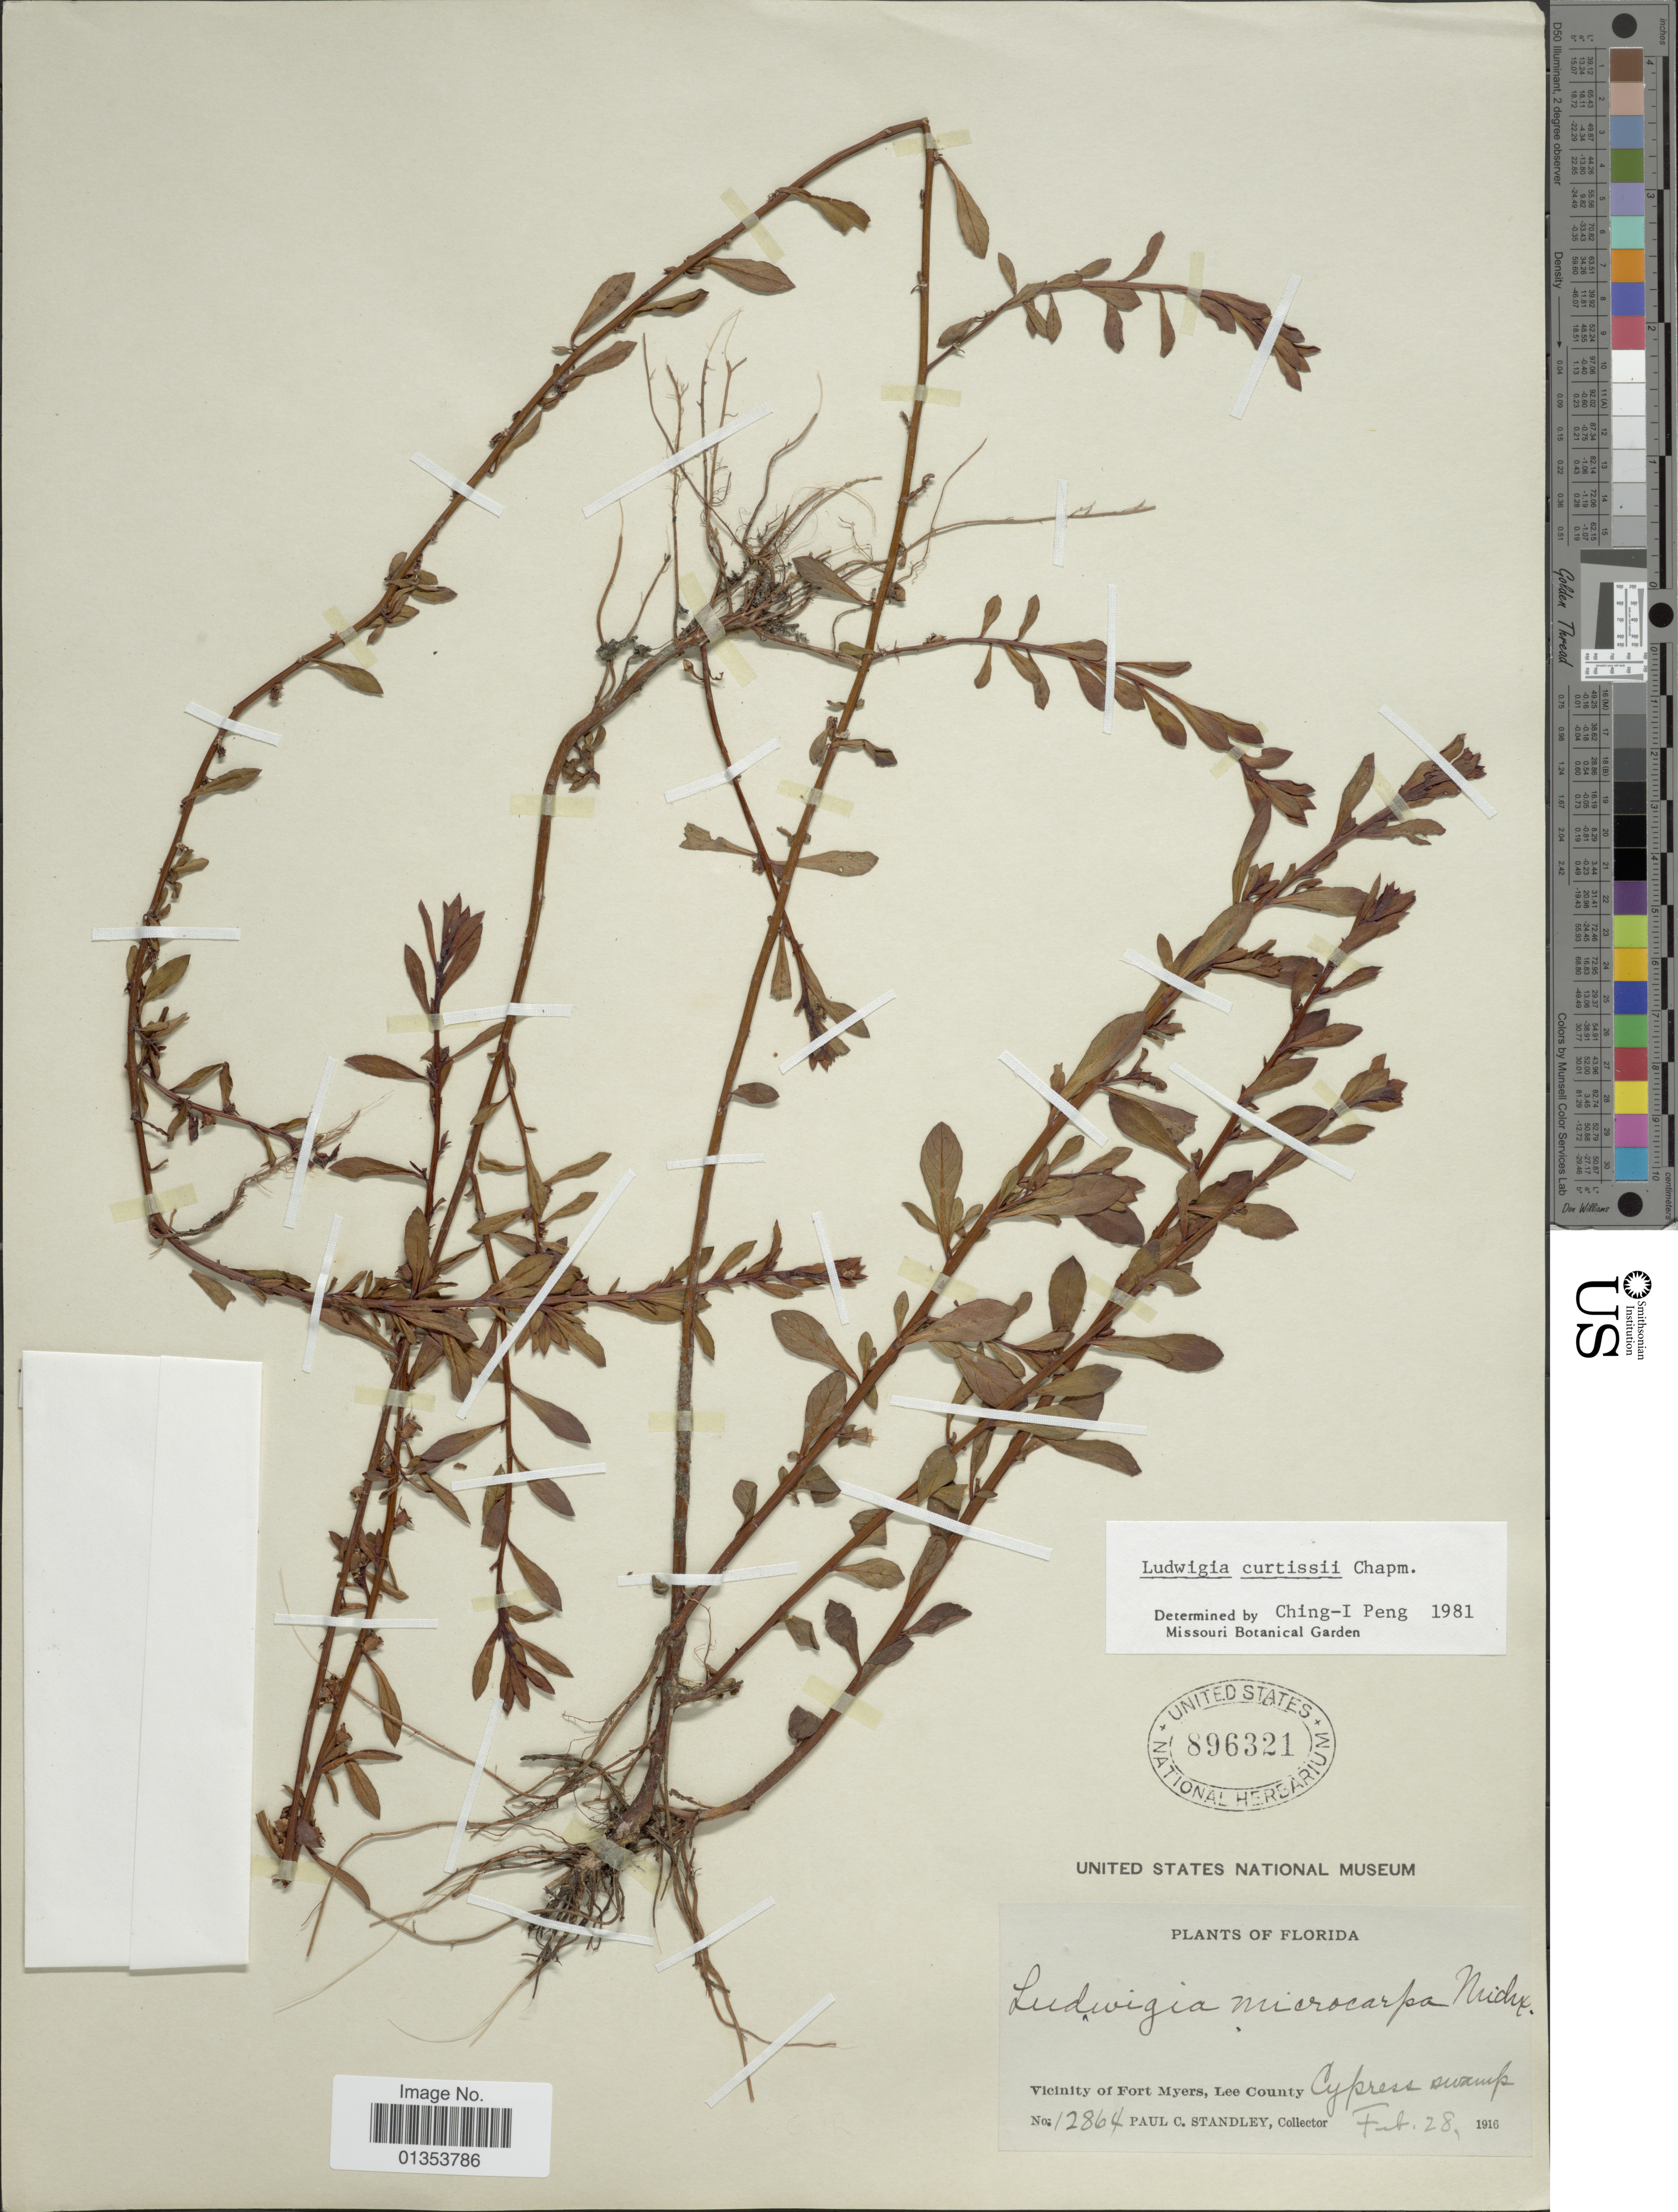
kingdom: Plantae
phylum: Tracheophyta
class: Magnoliopsida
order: Myrtales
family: Onagraceae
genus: Ludwigia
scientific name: Ludwigia curtissii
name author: Chapm.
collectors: P. C. Standley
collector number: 12864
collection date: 1916-02-28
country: United States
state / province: Florida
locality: Vicinity of Fort Meyers, Lee County, Cypress swamp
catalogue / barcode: US 896321